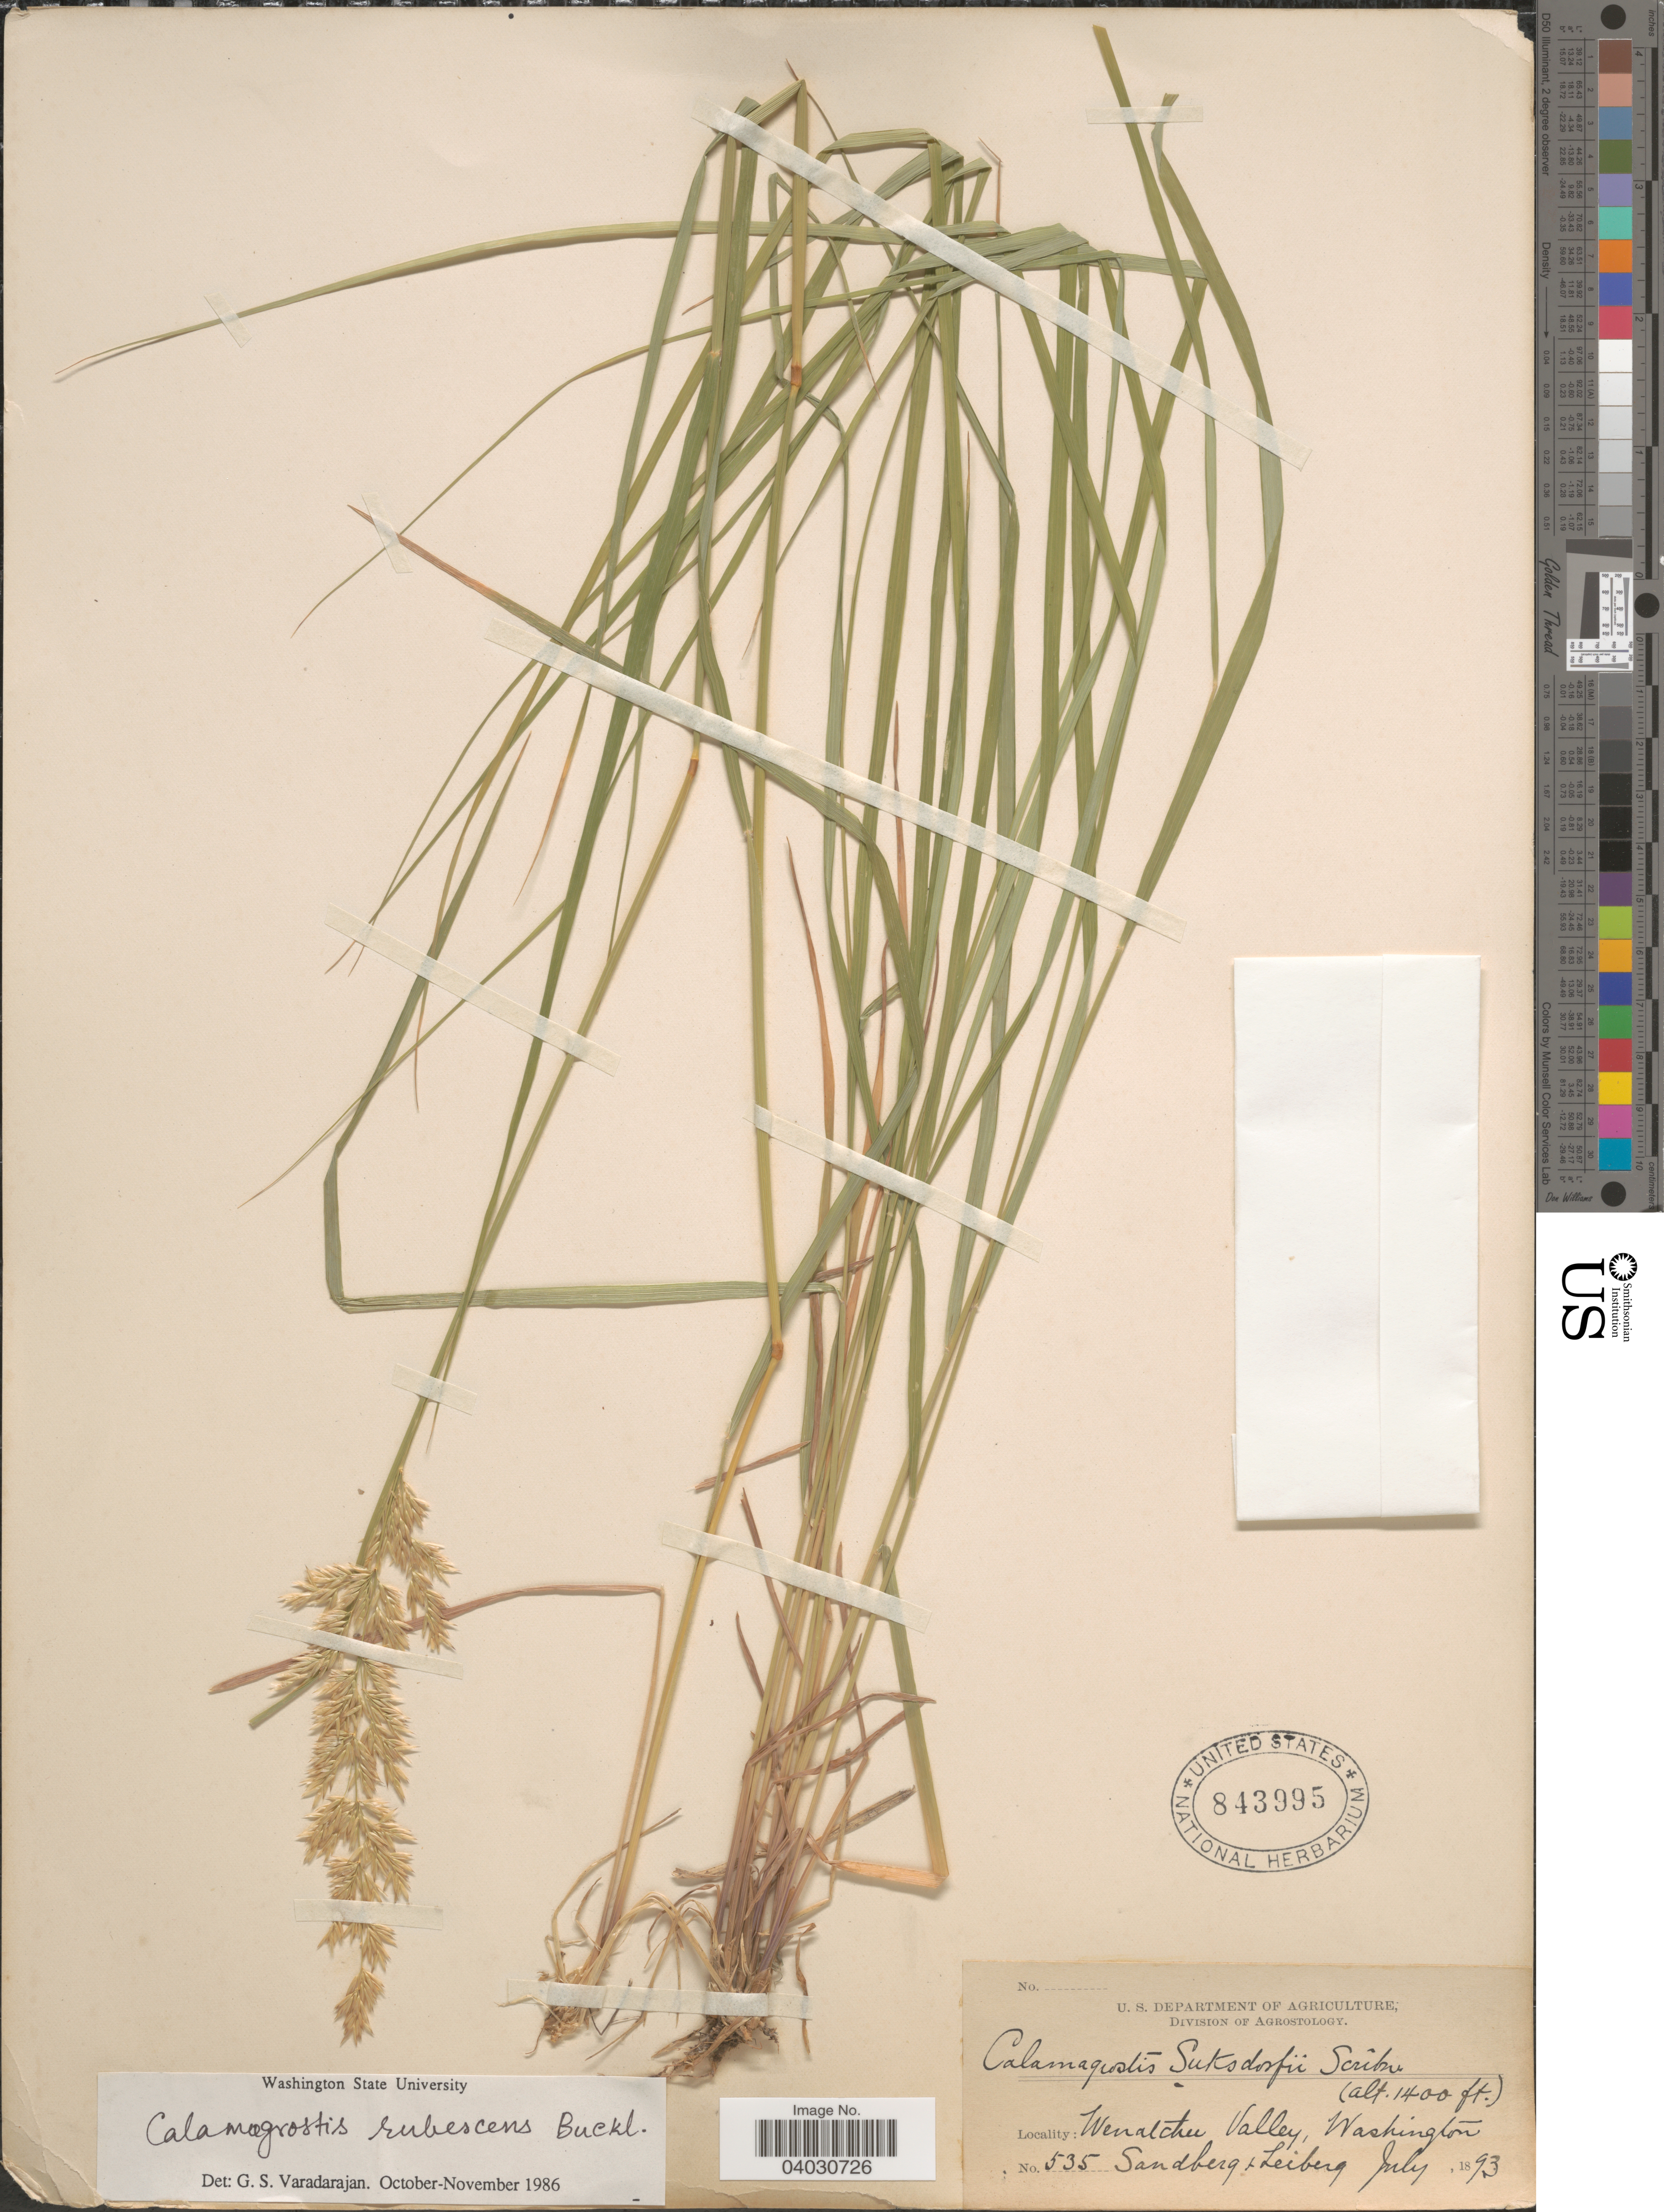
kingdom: Plantae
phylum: Tracheophyta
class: Liliopsida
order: Poales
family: Poaceae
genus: Calamagrostis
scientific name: Calamagrostis rubescens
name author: Buckley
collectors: Sandberg & -. Leiberg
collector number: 535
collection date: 1893-07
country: United States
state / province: Washington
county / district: Chelan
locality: Wenatchee Valley.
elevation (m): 427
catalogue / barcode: US 843995